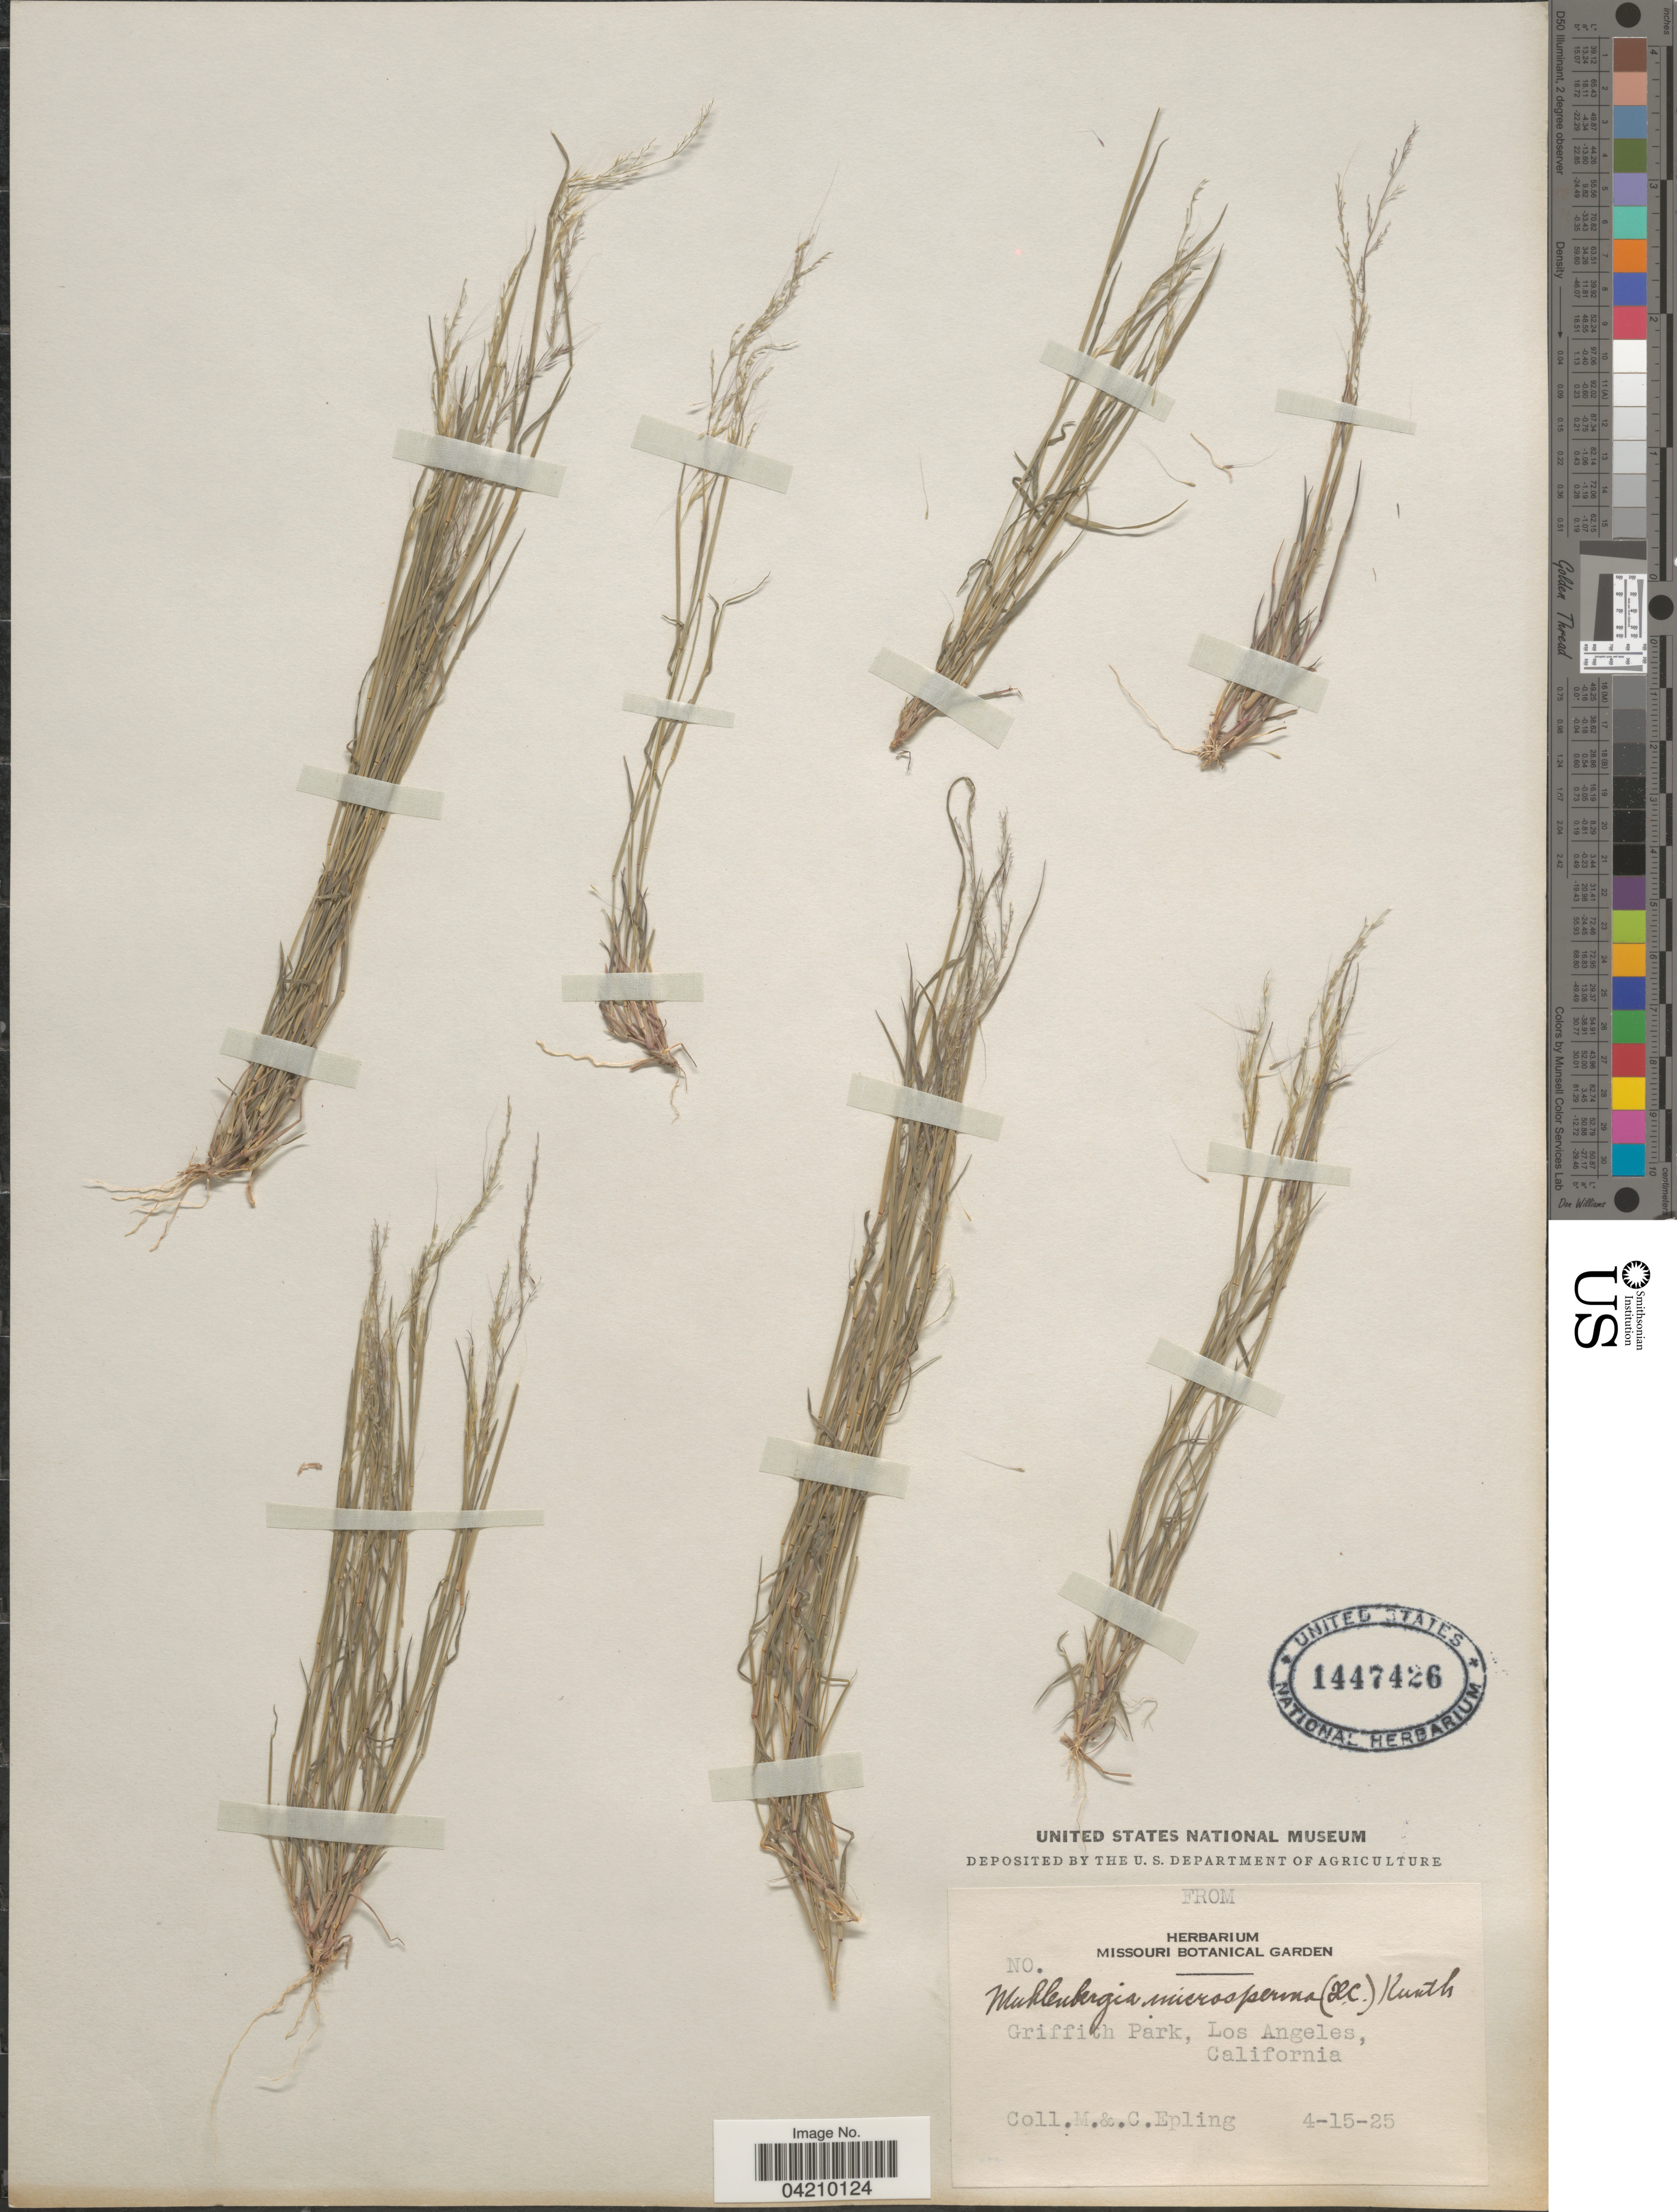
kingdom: Plantae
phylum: Tracheophyta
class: Liliopsida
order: Poales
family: Poaceae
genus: Muhlenbergia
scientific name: Muhlenbergia microsperma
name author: (DC.) Kunth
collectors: M. Epling & C. C. Epling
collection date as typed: Transcribed d/m/y: 15/4/25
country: United States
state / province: California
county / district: Los Angeles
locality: Griffith Park, Los Angeles.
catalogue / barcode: US 1447426